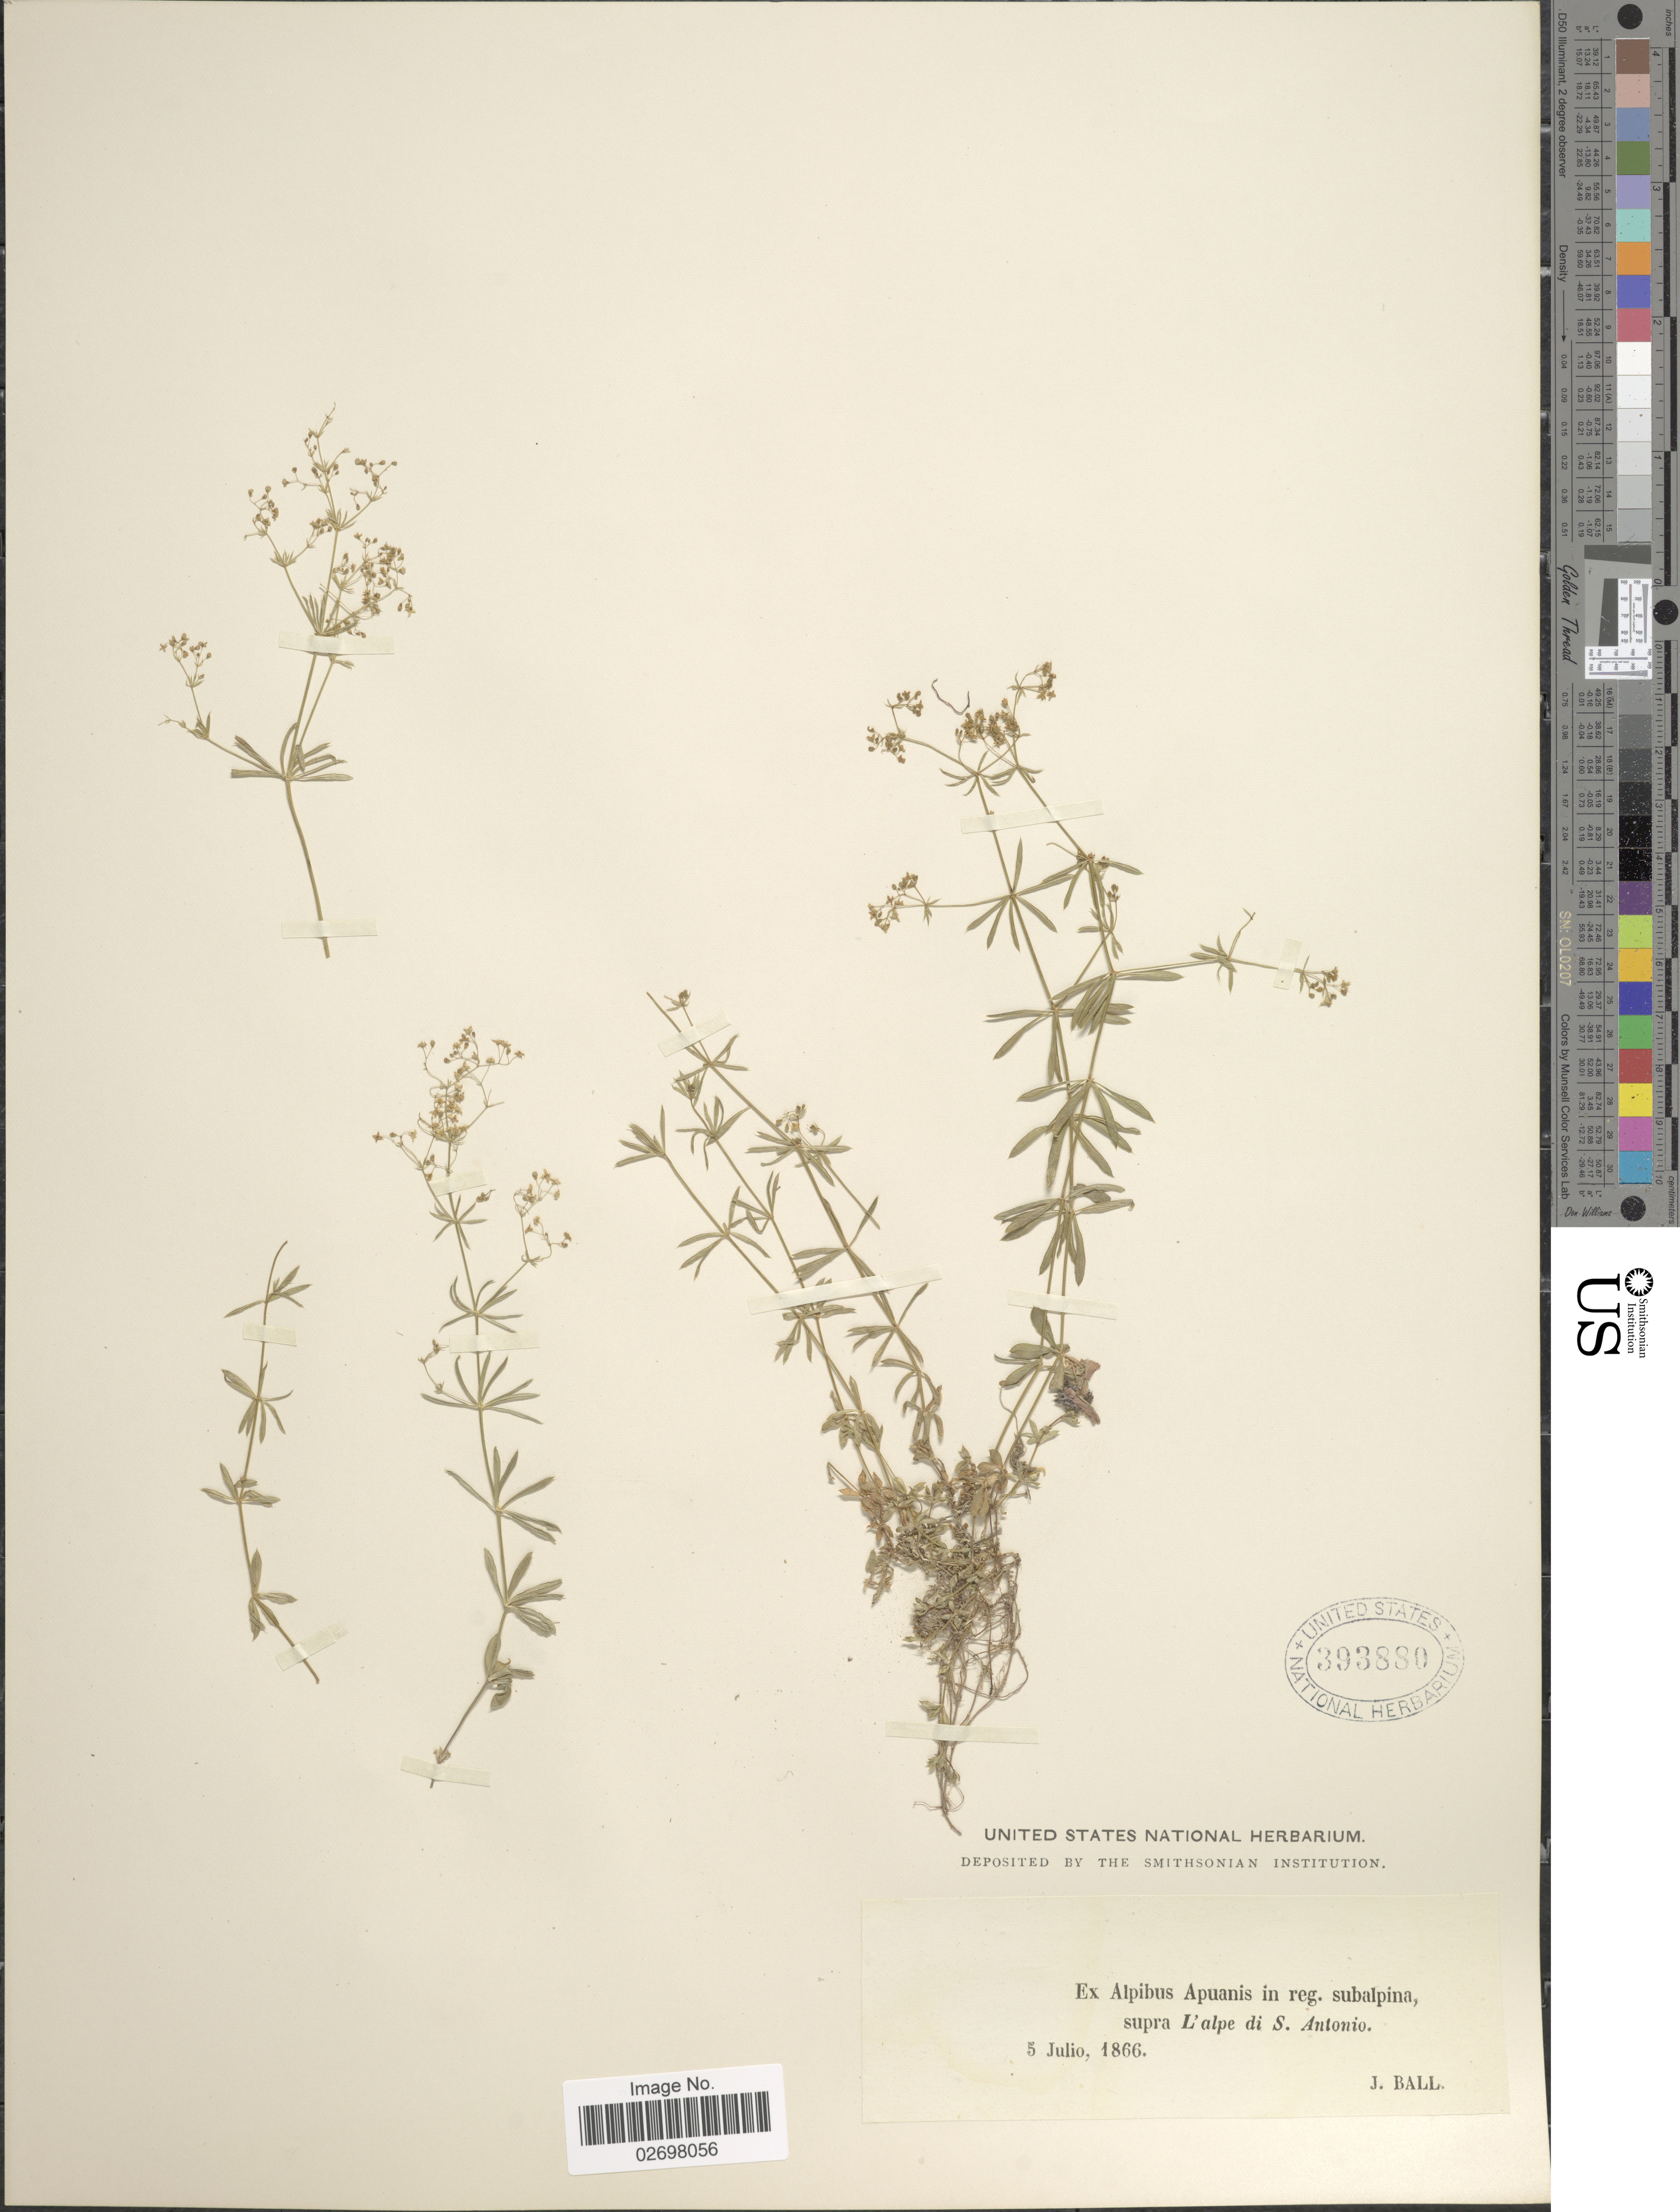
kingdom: Plantae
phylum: Tracheophyta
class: Magnoliopsida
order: Gentianales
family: Rubiaceae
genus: Galium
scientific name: Galium sp.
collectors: J. Ball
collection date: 1866-07-05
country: Italy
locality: Alpibus Apuanis in reg. subalpina, supra L'alpe di S. Antonio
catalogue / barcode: US 393880